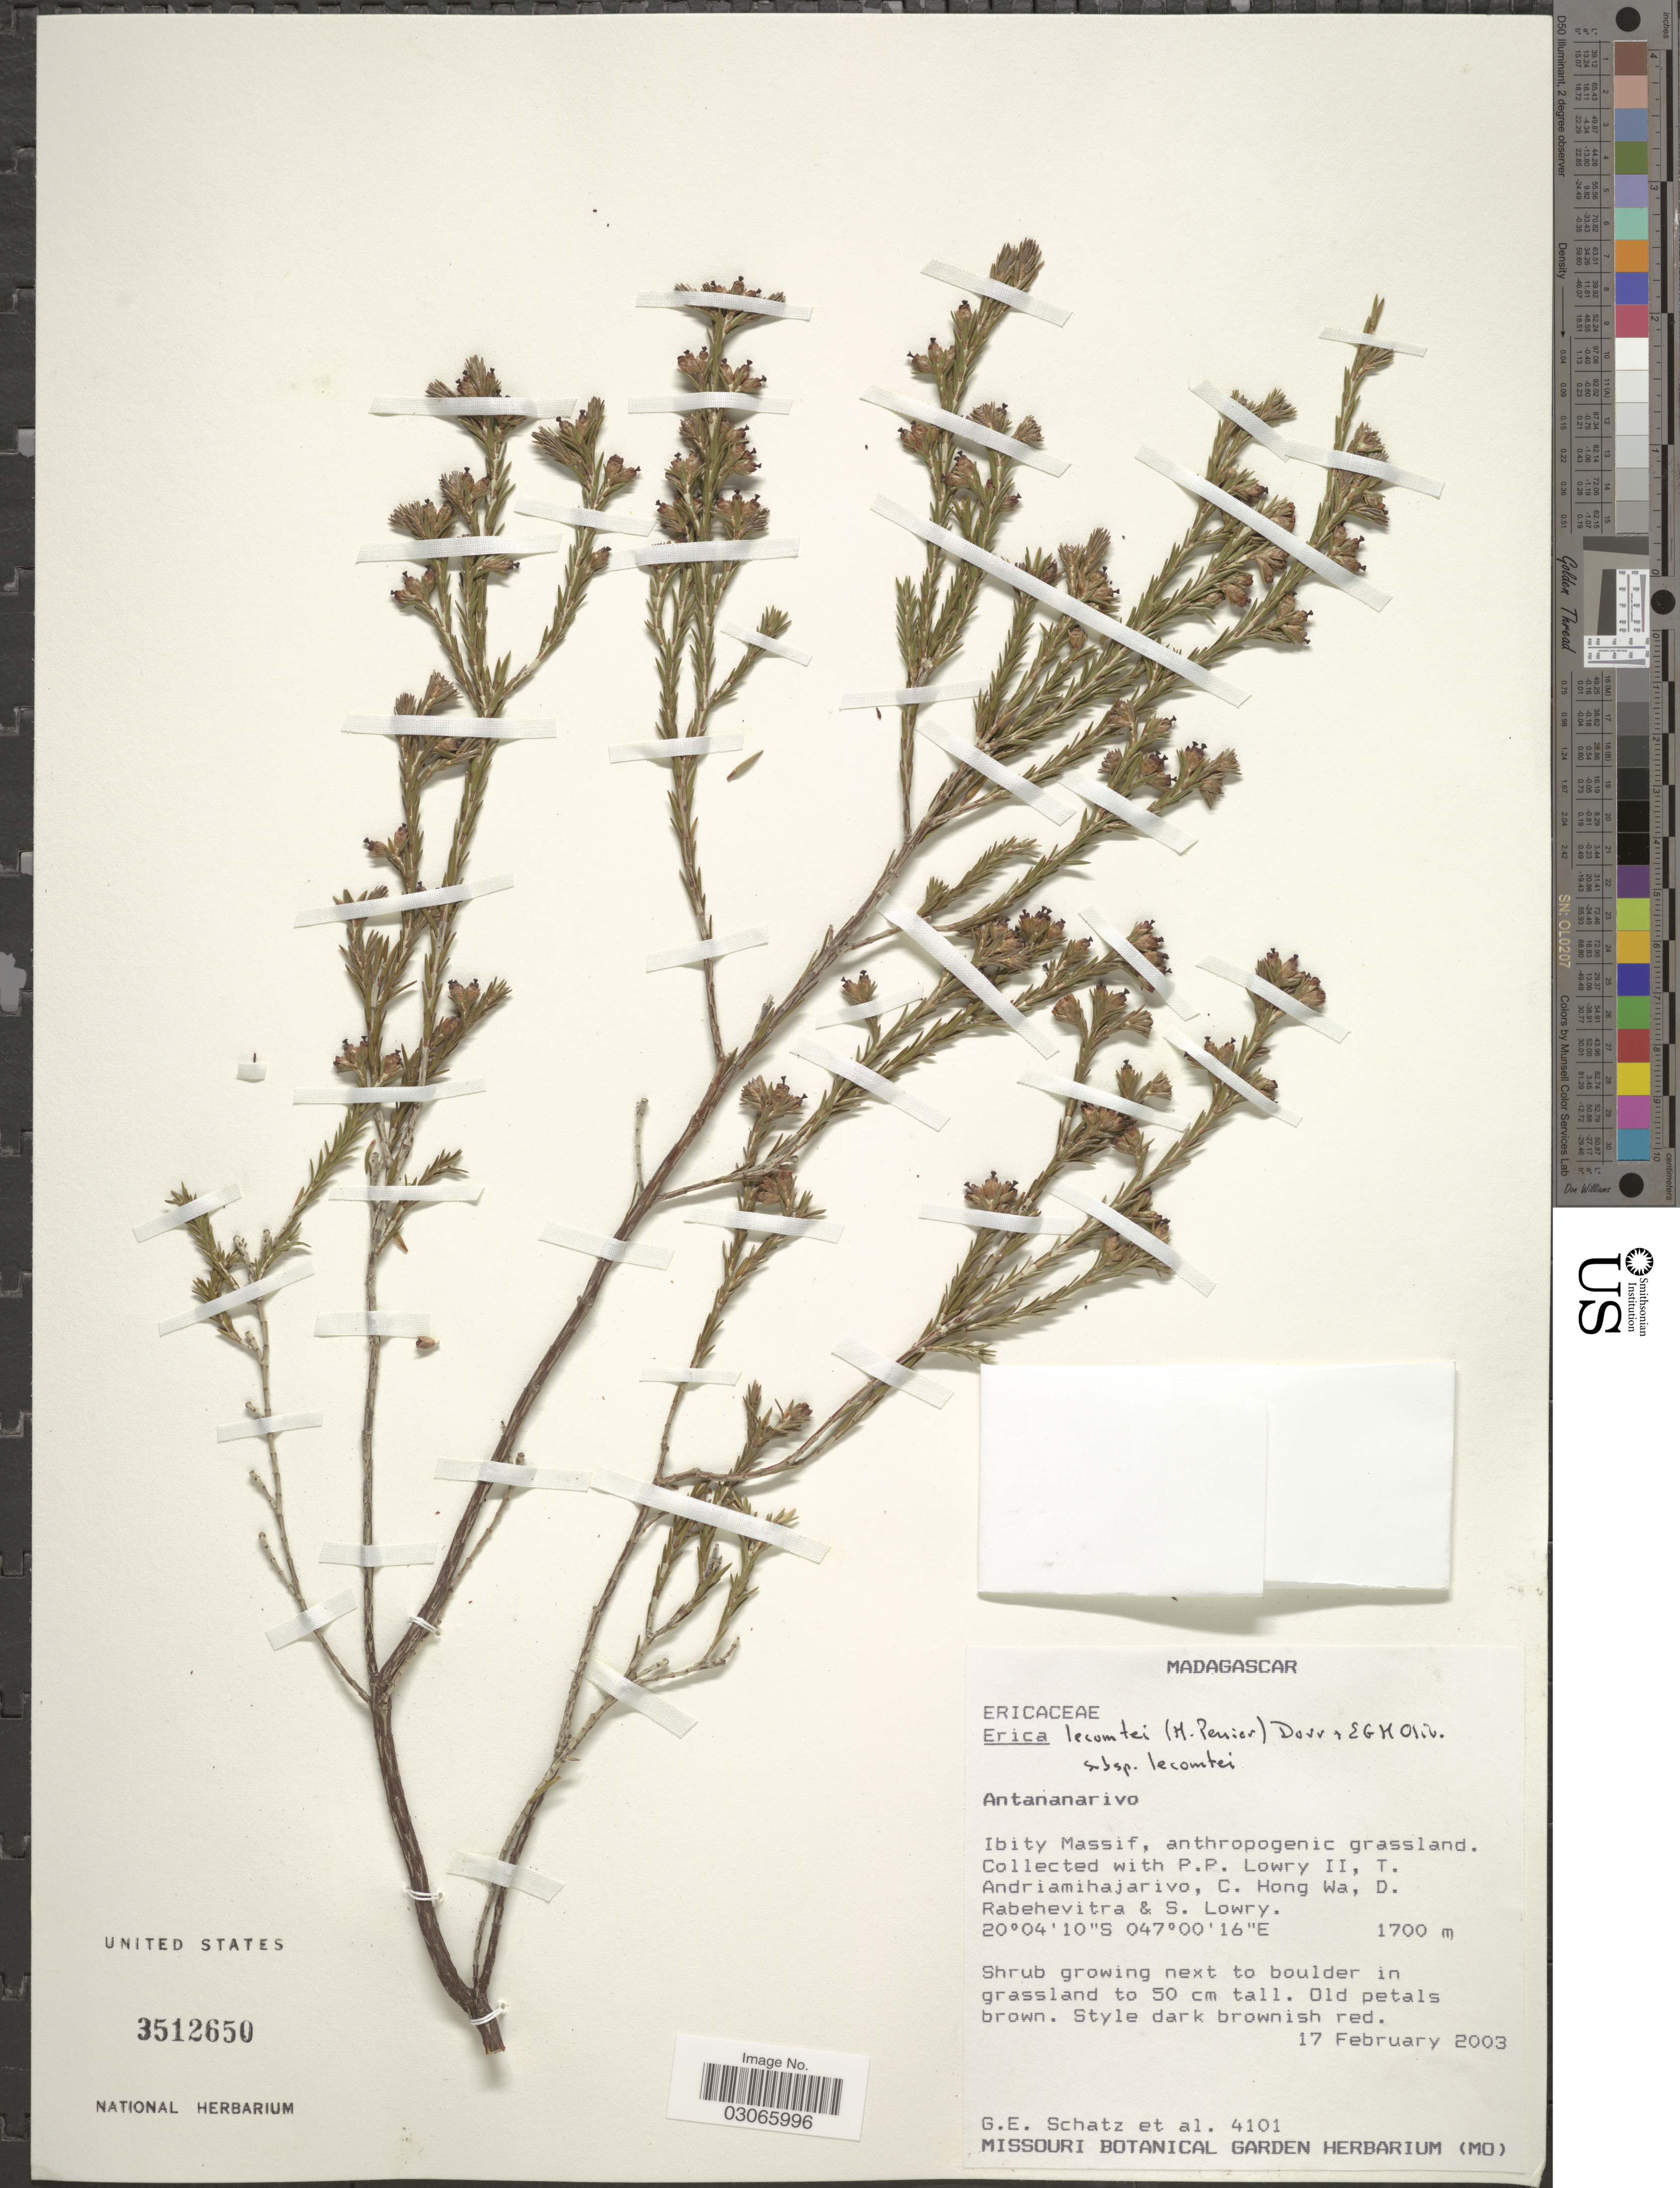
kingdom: Plantae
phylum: Tracheophyta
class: Magnoliopsida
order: Ericales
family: Ericaceae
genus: Erica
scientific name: Erica lecomtei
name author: (H. Perrier) Dorr & E.G.H. Oliv.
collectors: G. Schatz, P. P. Lowry, T. Andriamihajarivo, C. Hong-Wa & et al.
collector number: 4101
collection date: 2003-02-17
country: Madagascar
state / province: Vakinankaratra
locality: Ibity Massif, anthropogenic grassland.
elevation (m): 1700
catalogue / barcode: US 3512650